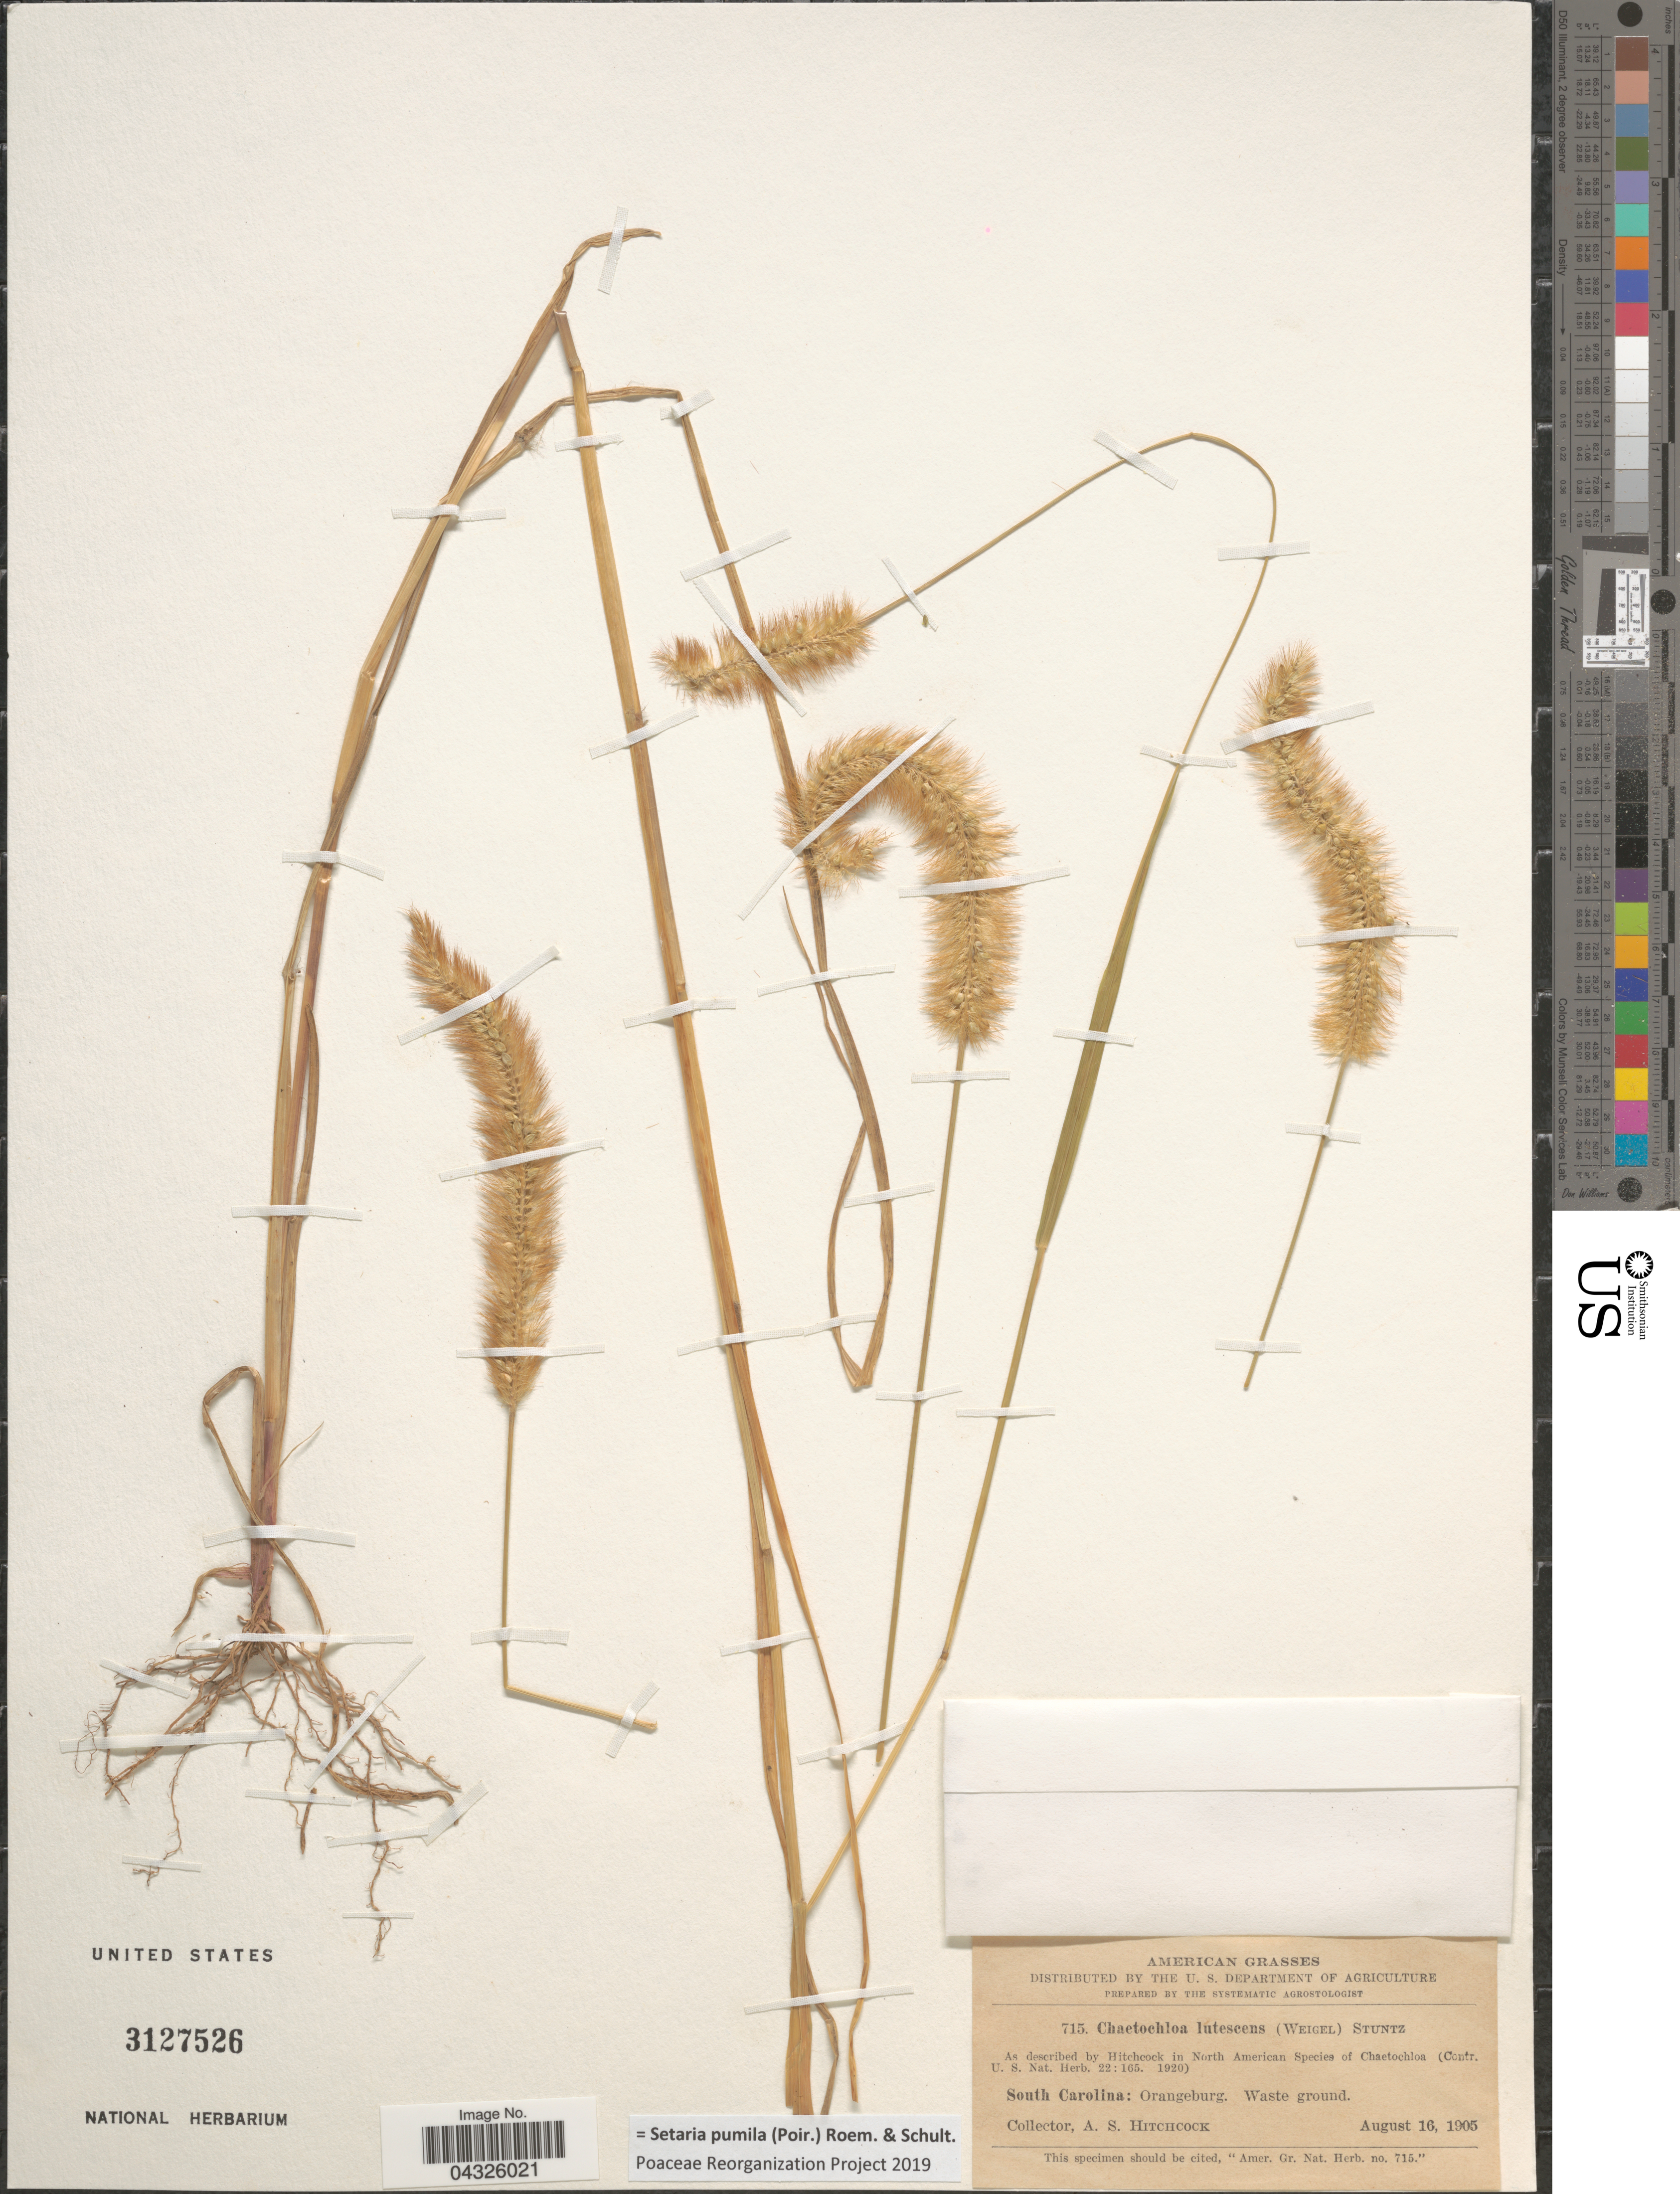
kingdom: Plantae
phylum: Tracheophyta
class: Liliopsida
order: Poales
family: Poaceae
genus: Setaria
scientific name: Setaria pumila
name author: (Poir.) Roem. & Schult.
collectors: A. S. Hitchcock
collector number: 715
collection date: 1905-08-16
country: United States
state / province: South Carolina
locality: Orangeburg.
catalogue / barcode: US 3127526